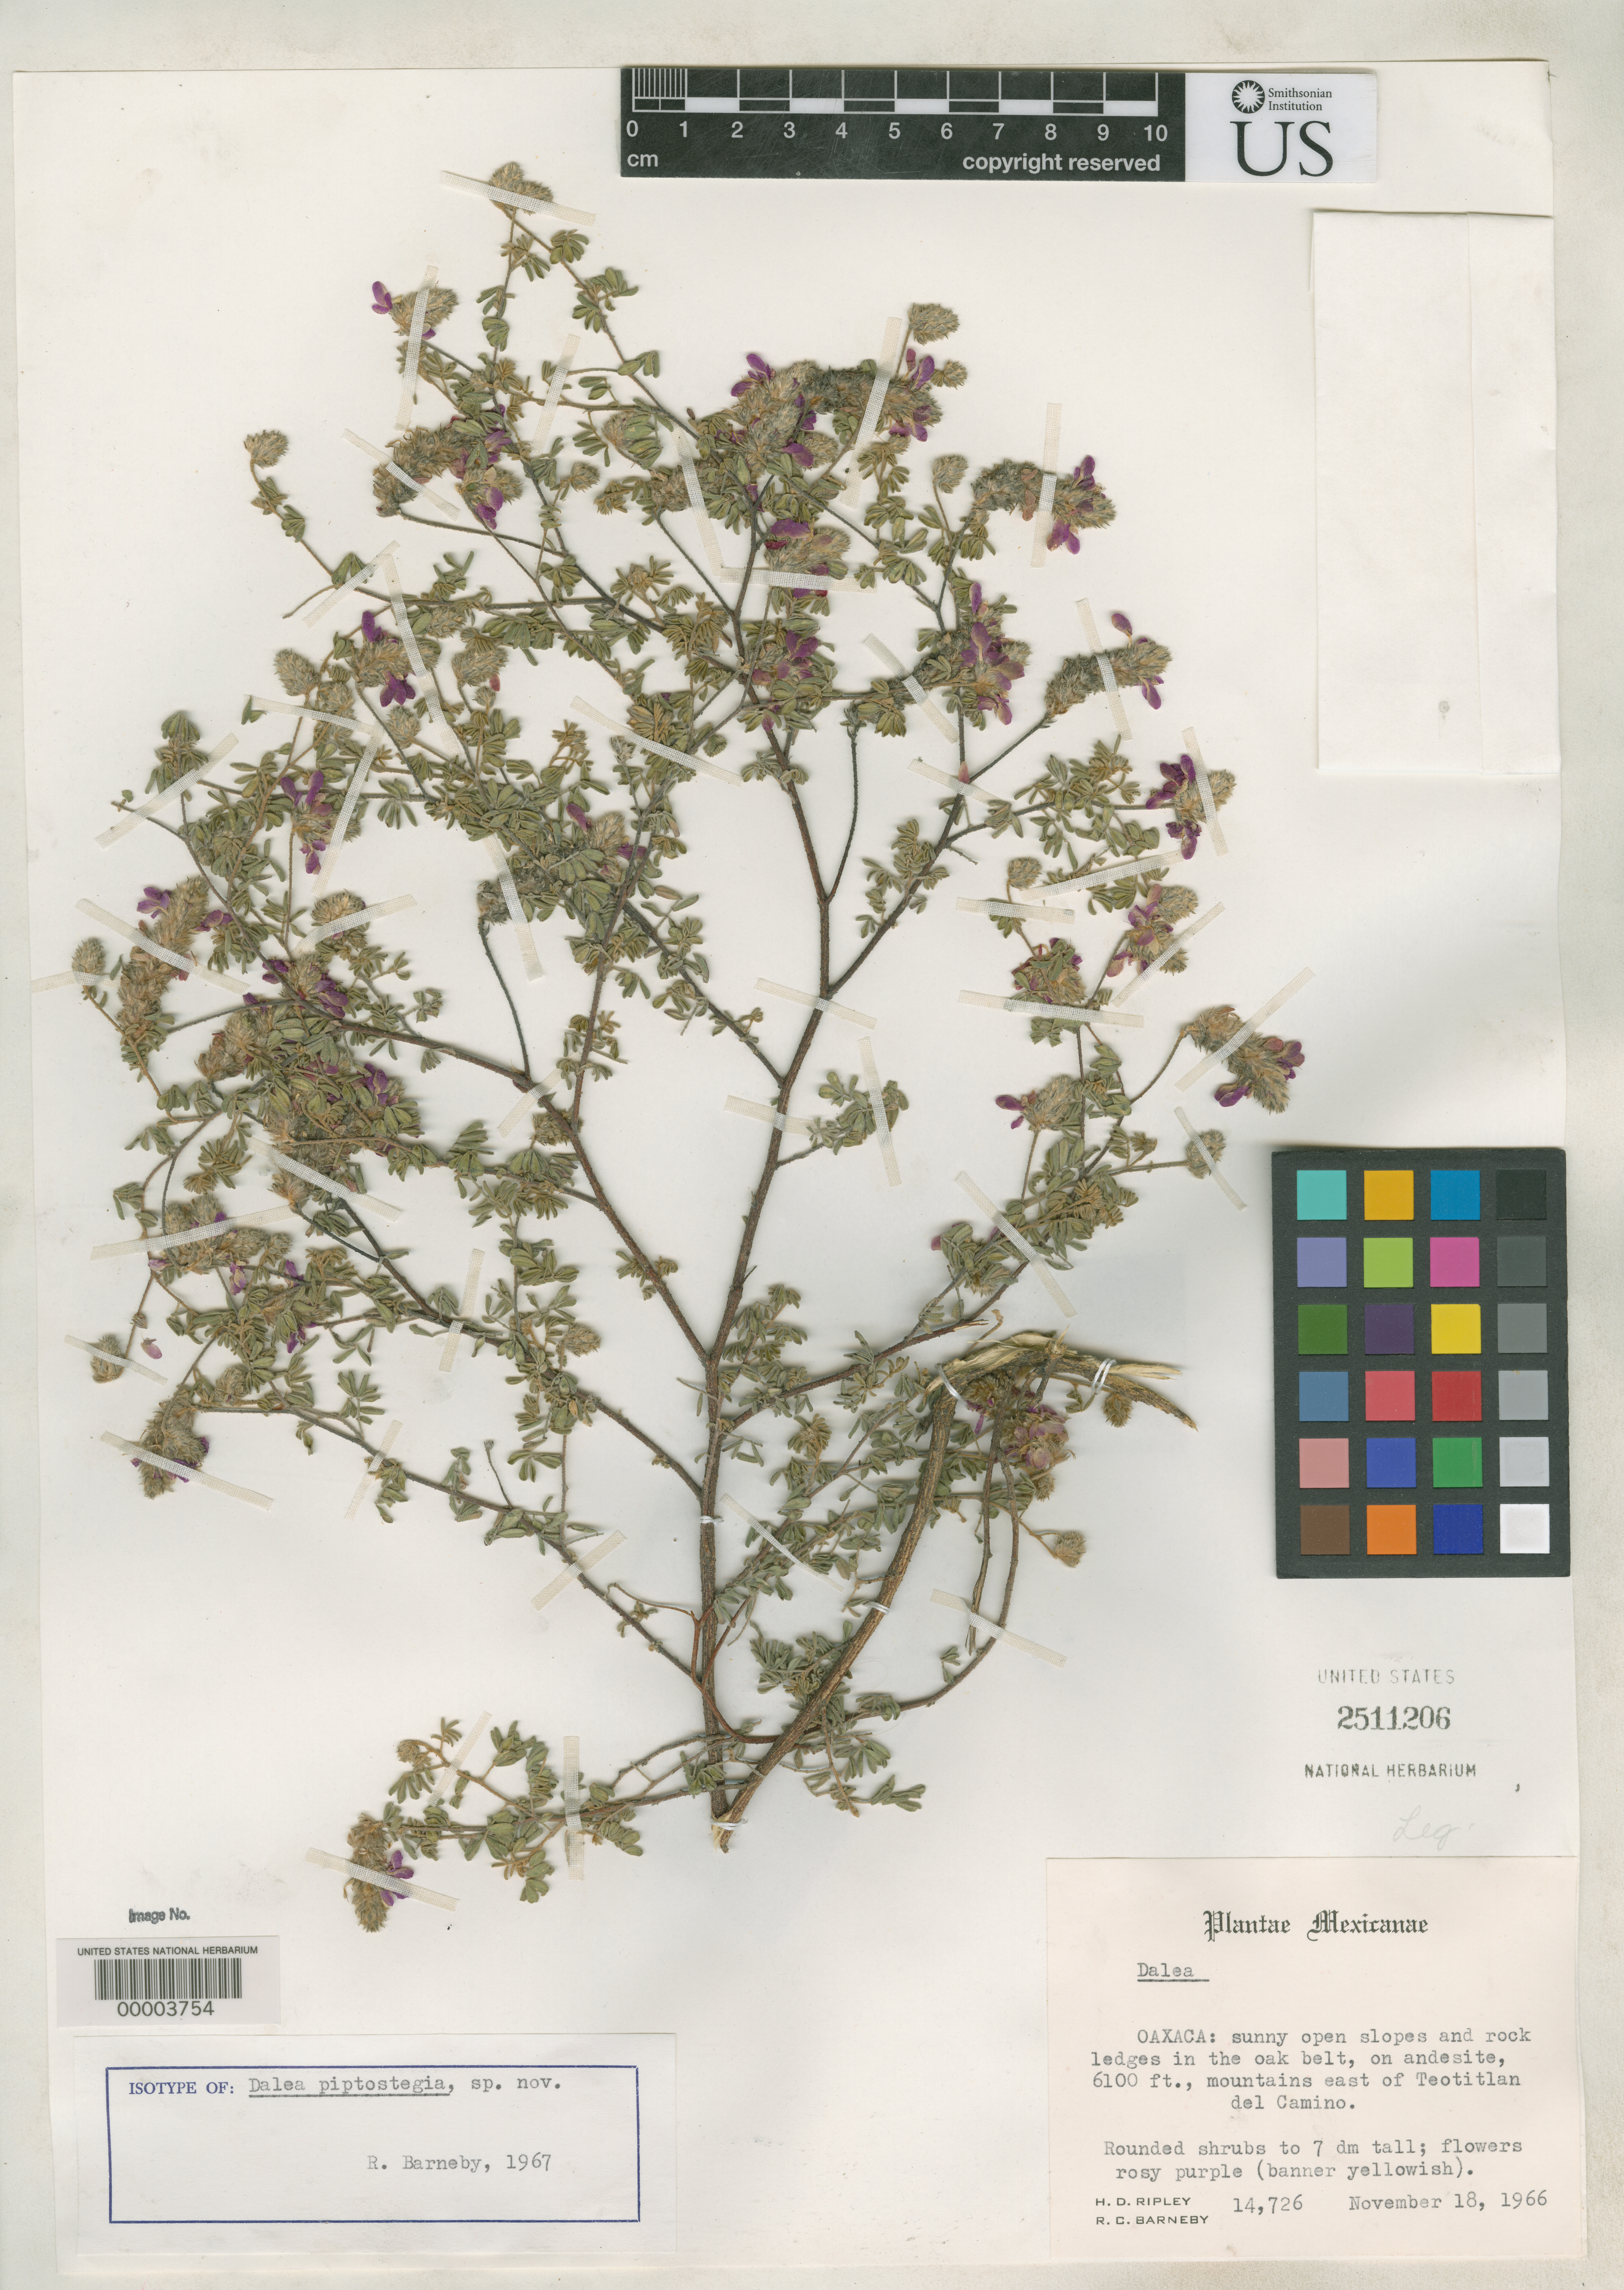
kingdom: Plantae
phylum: Tracheophyta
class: Magnoliopsida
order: Fabales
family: Fabaceae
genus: Dalea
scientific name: Dalea piptostegia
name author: Barneby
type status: Isotype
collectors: H. Ripley & R. C. Barneby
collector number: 14726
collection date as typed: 18 Nov 1966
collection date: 1966-11-18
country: Mexico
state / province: Oaxaca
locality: Teotitlan del Camino.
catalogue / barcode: US 2511206